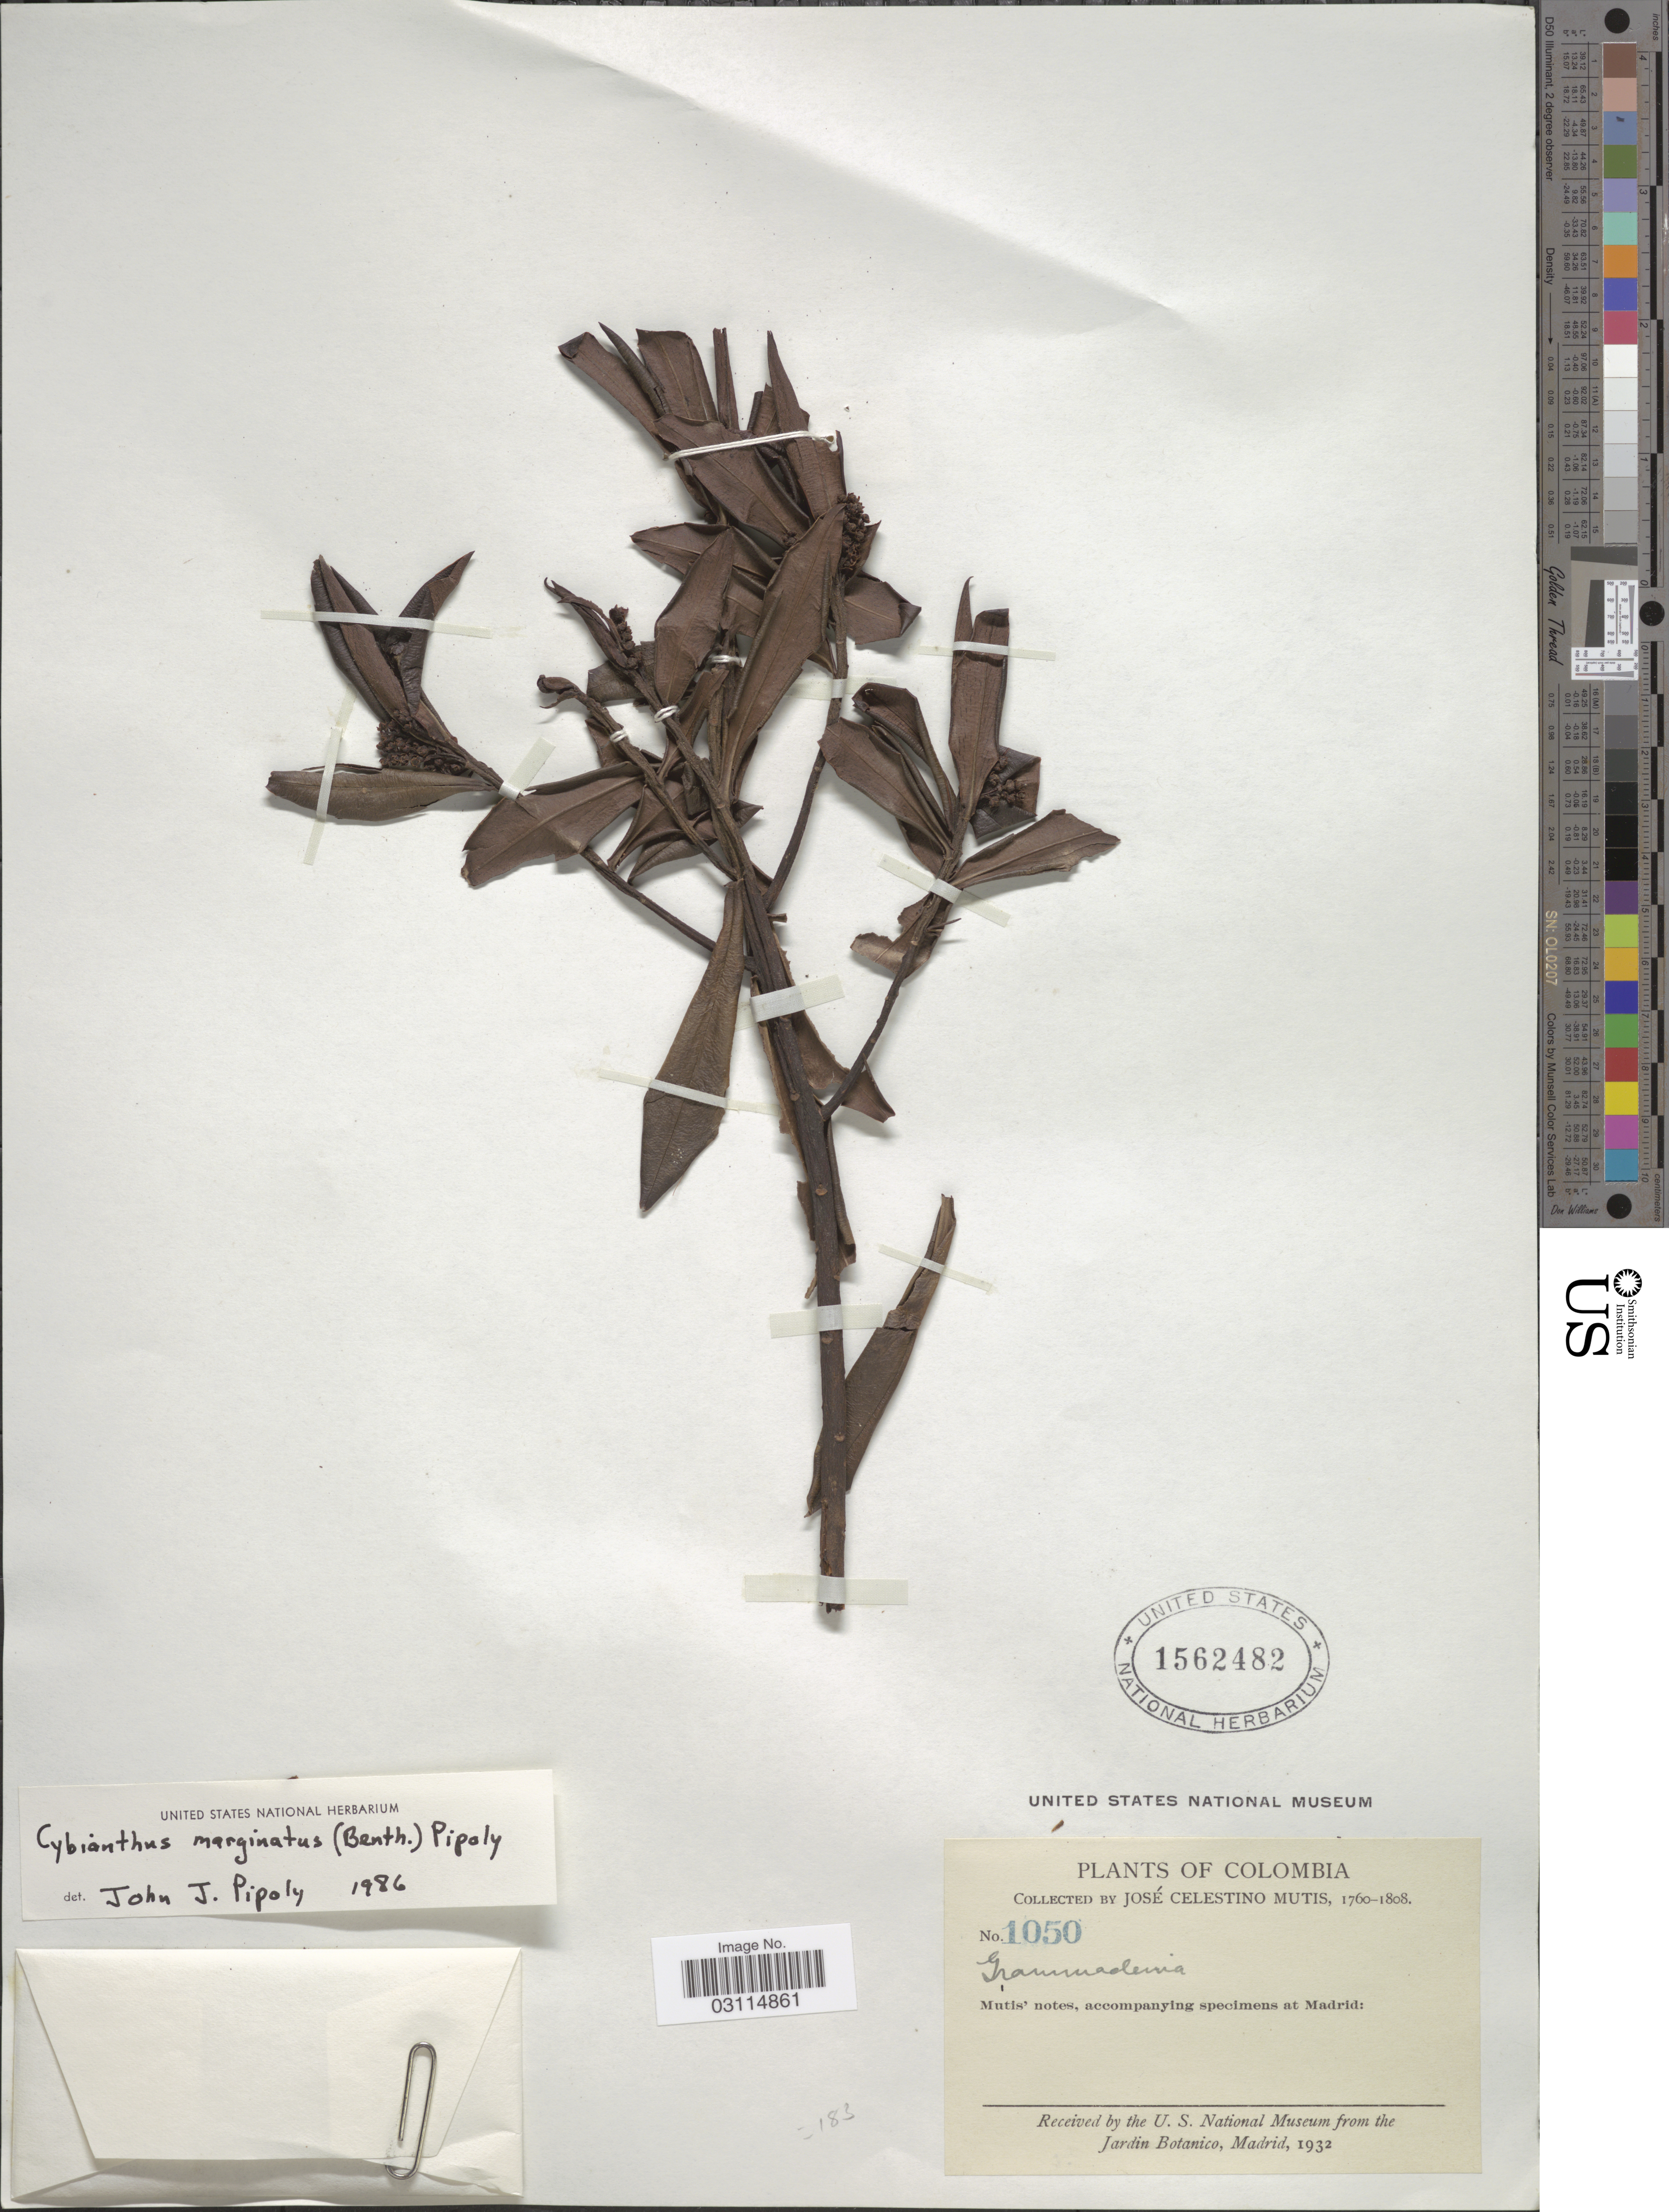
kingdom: Plantae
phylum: Tracheophyta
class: Magnoliopsida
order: Ericales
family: Primulaceae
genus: Cybianthus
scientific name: Cybianthus marginatus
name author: (Benth.) Pipoly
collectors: J. C. B. Mutis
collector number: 1050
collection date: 1760/1808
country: Colombia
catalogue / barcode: US 1562482